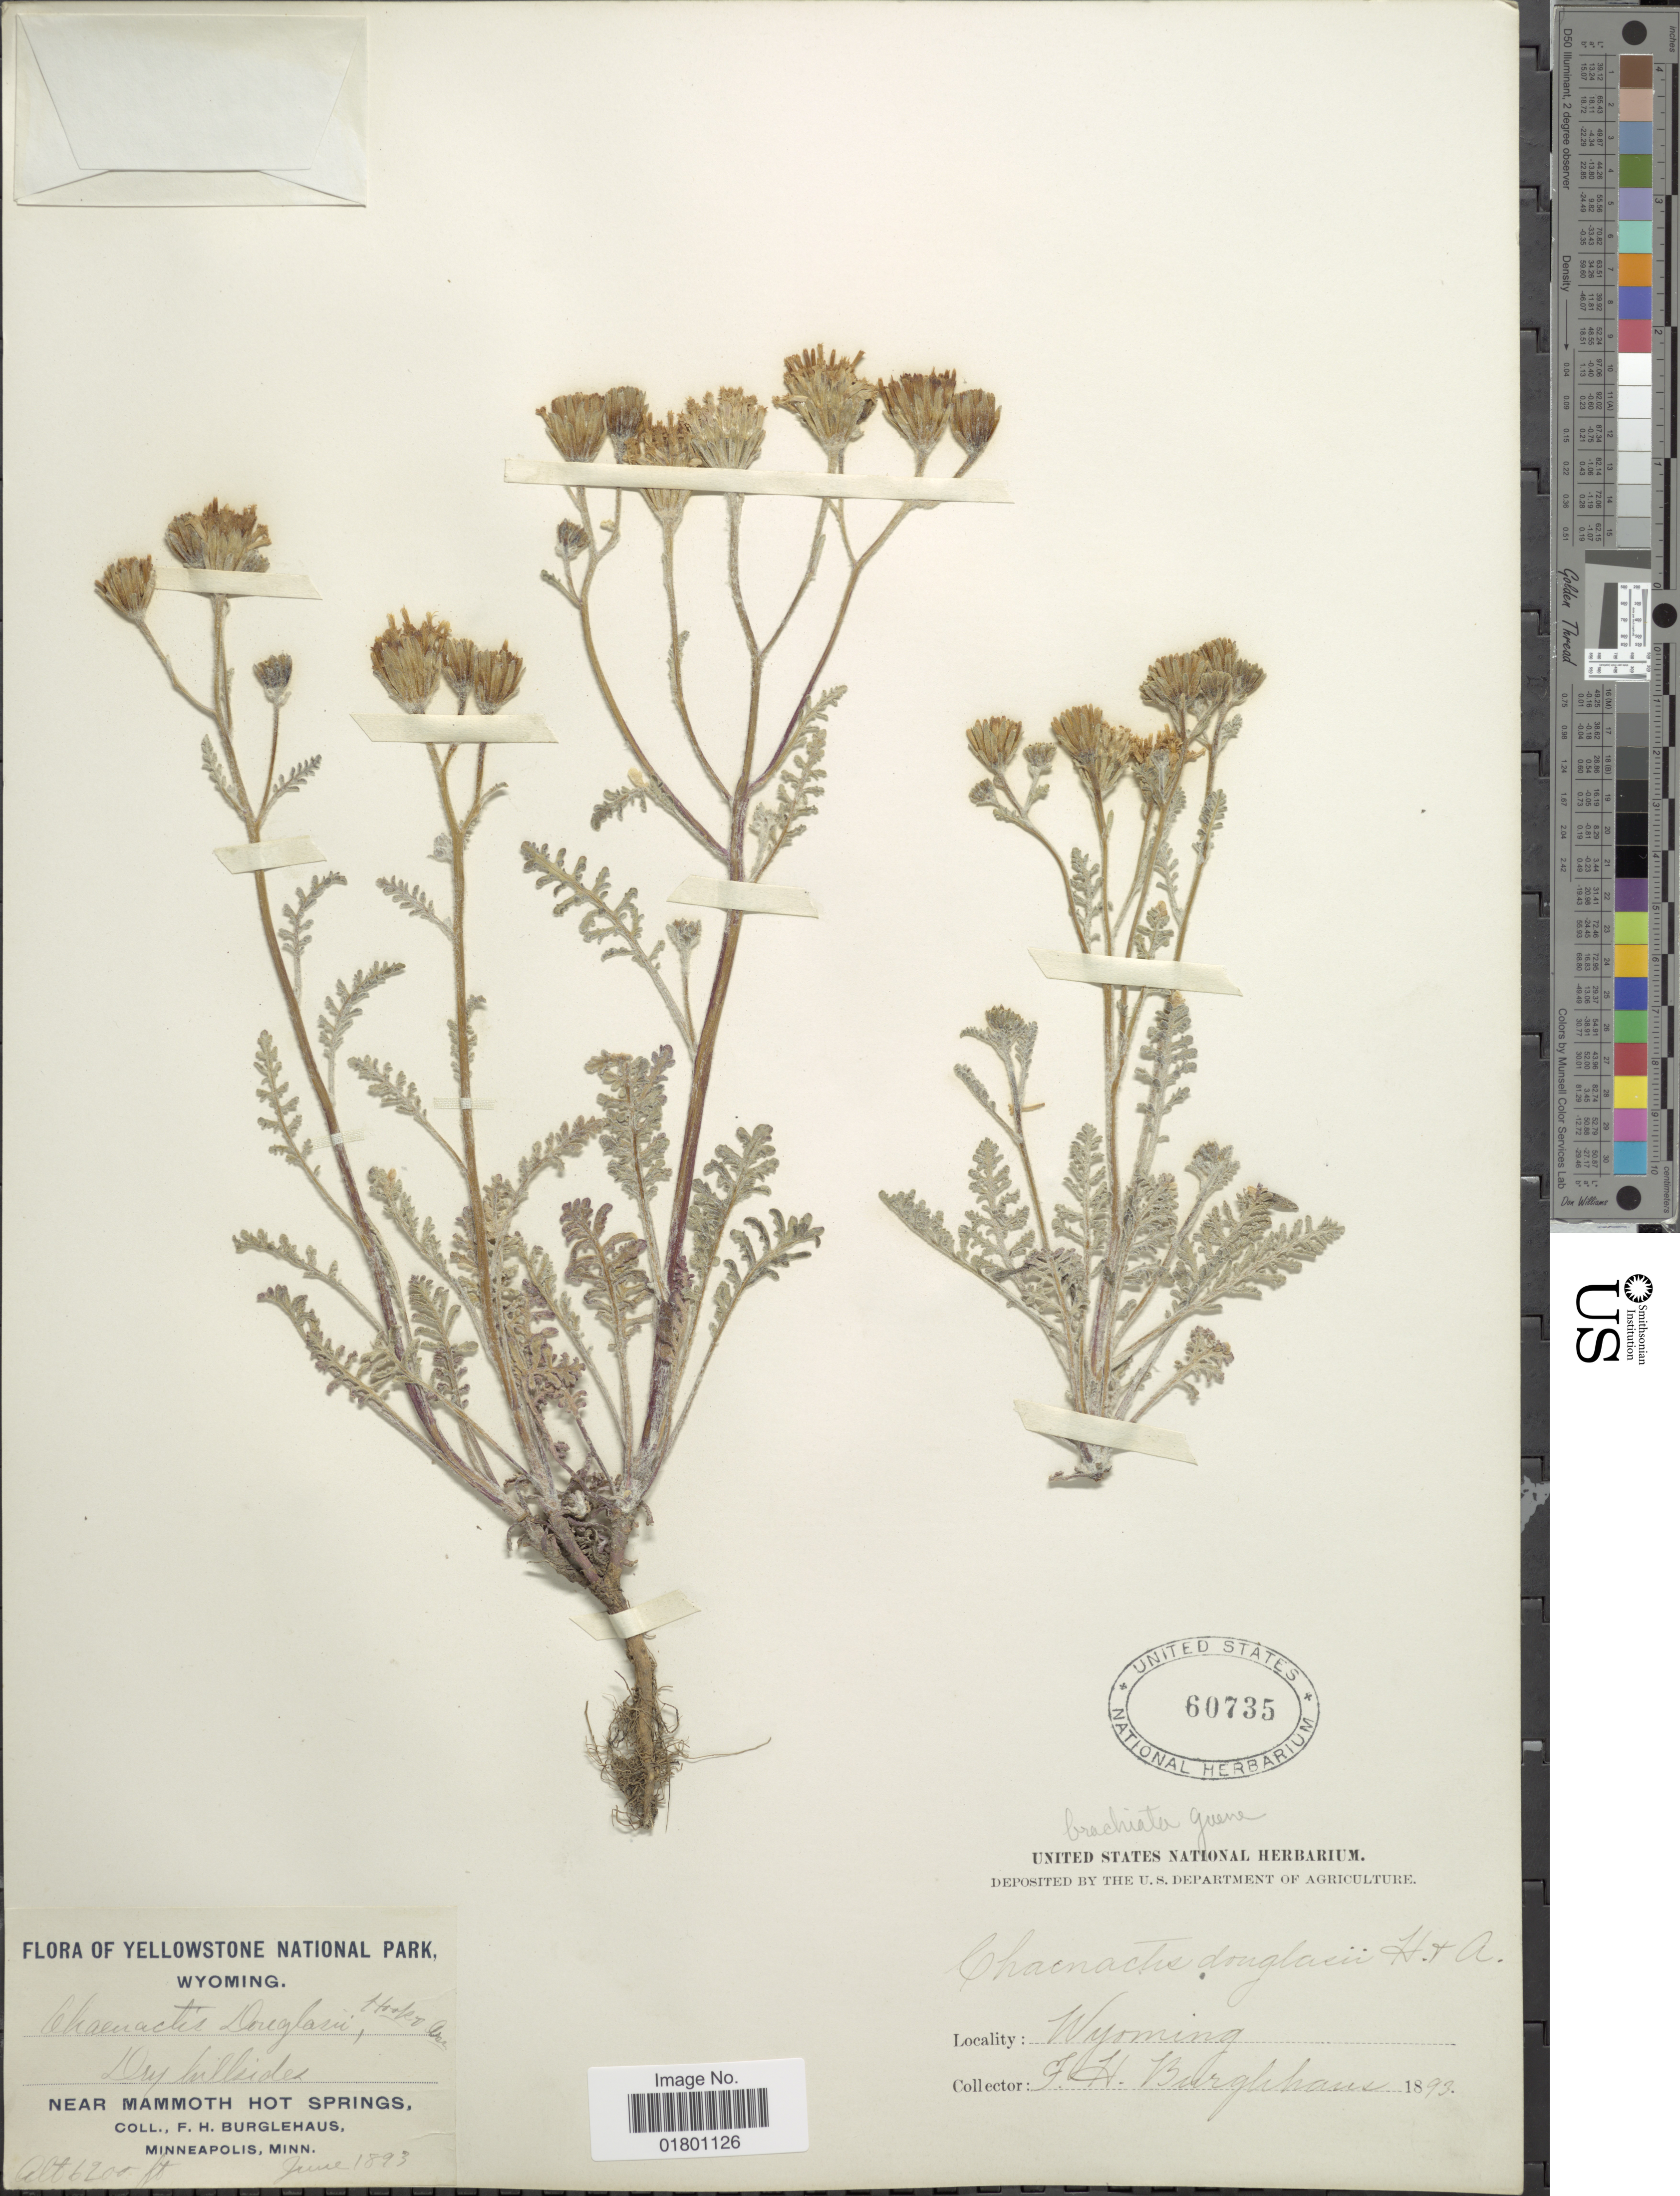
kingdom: Plantae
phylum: Tracheophyta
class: Magnoliopsida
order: Asterales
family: Asteraceae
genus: Chaenactis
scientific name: Chaenactis douglasii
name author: Hook. & Arn.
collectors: F. Burglehaus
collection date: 1893-06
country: United States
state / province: Wyoming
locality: Yellowstone National Park, Dry hillsides, near Mammoth Hot Springs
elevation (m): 1890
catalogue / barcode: US 60735